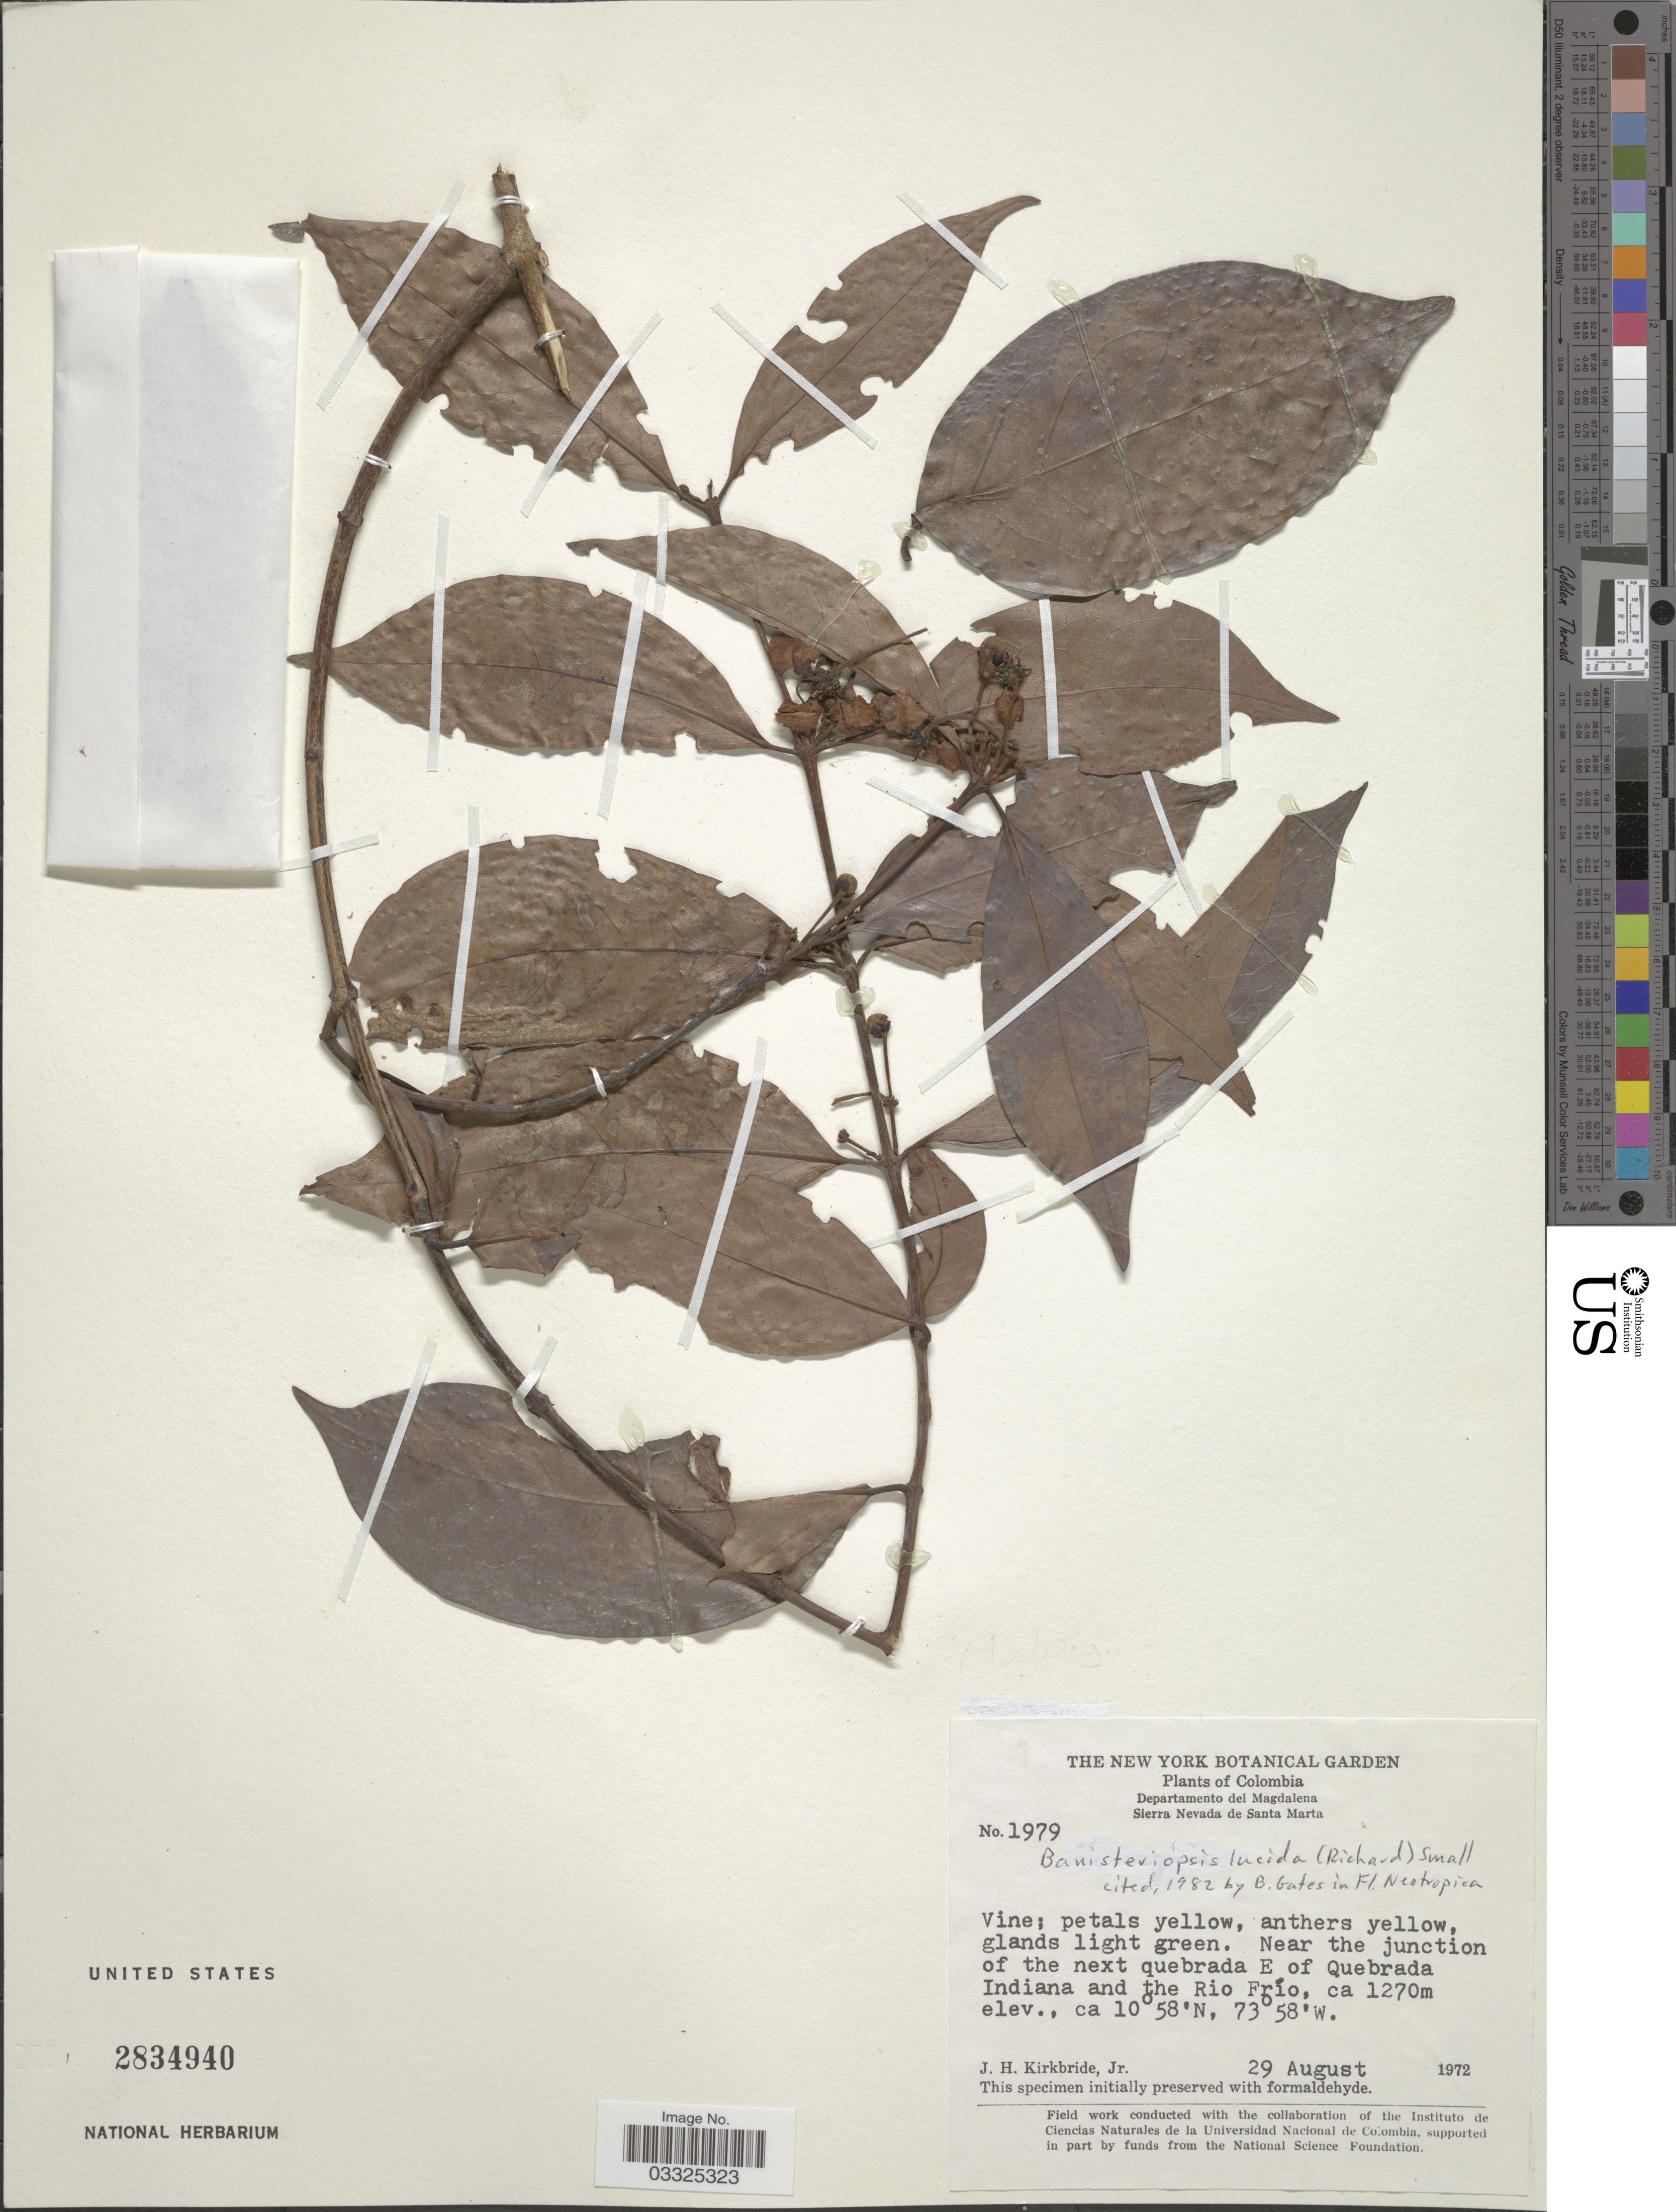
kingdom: Plantae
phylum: Tracheophyta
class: Magnoliopsida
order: Malpighiales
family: Malpighiaceae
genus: Banisteriopsis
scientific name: Banisteriopsis lucida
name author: (Rich.) Small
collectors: J. H. Kirkbride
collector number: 1979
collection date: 1972-08-29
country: Colombia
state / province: Magdalena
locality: Departamento del Magdalena, Sierra Nevada de Santa Marta. Near the junction of the next quebrada E of Quebrada Indiana and the Rio Frío.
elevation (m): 1270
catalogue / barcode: US 2834940